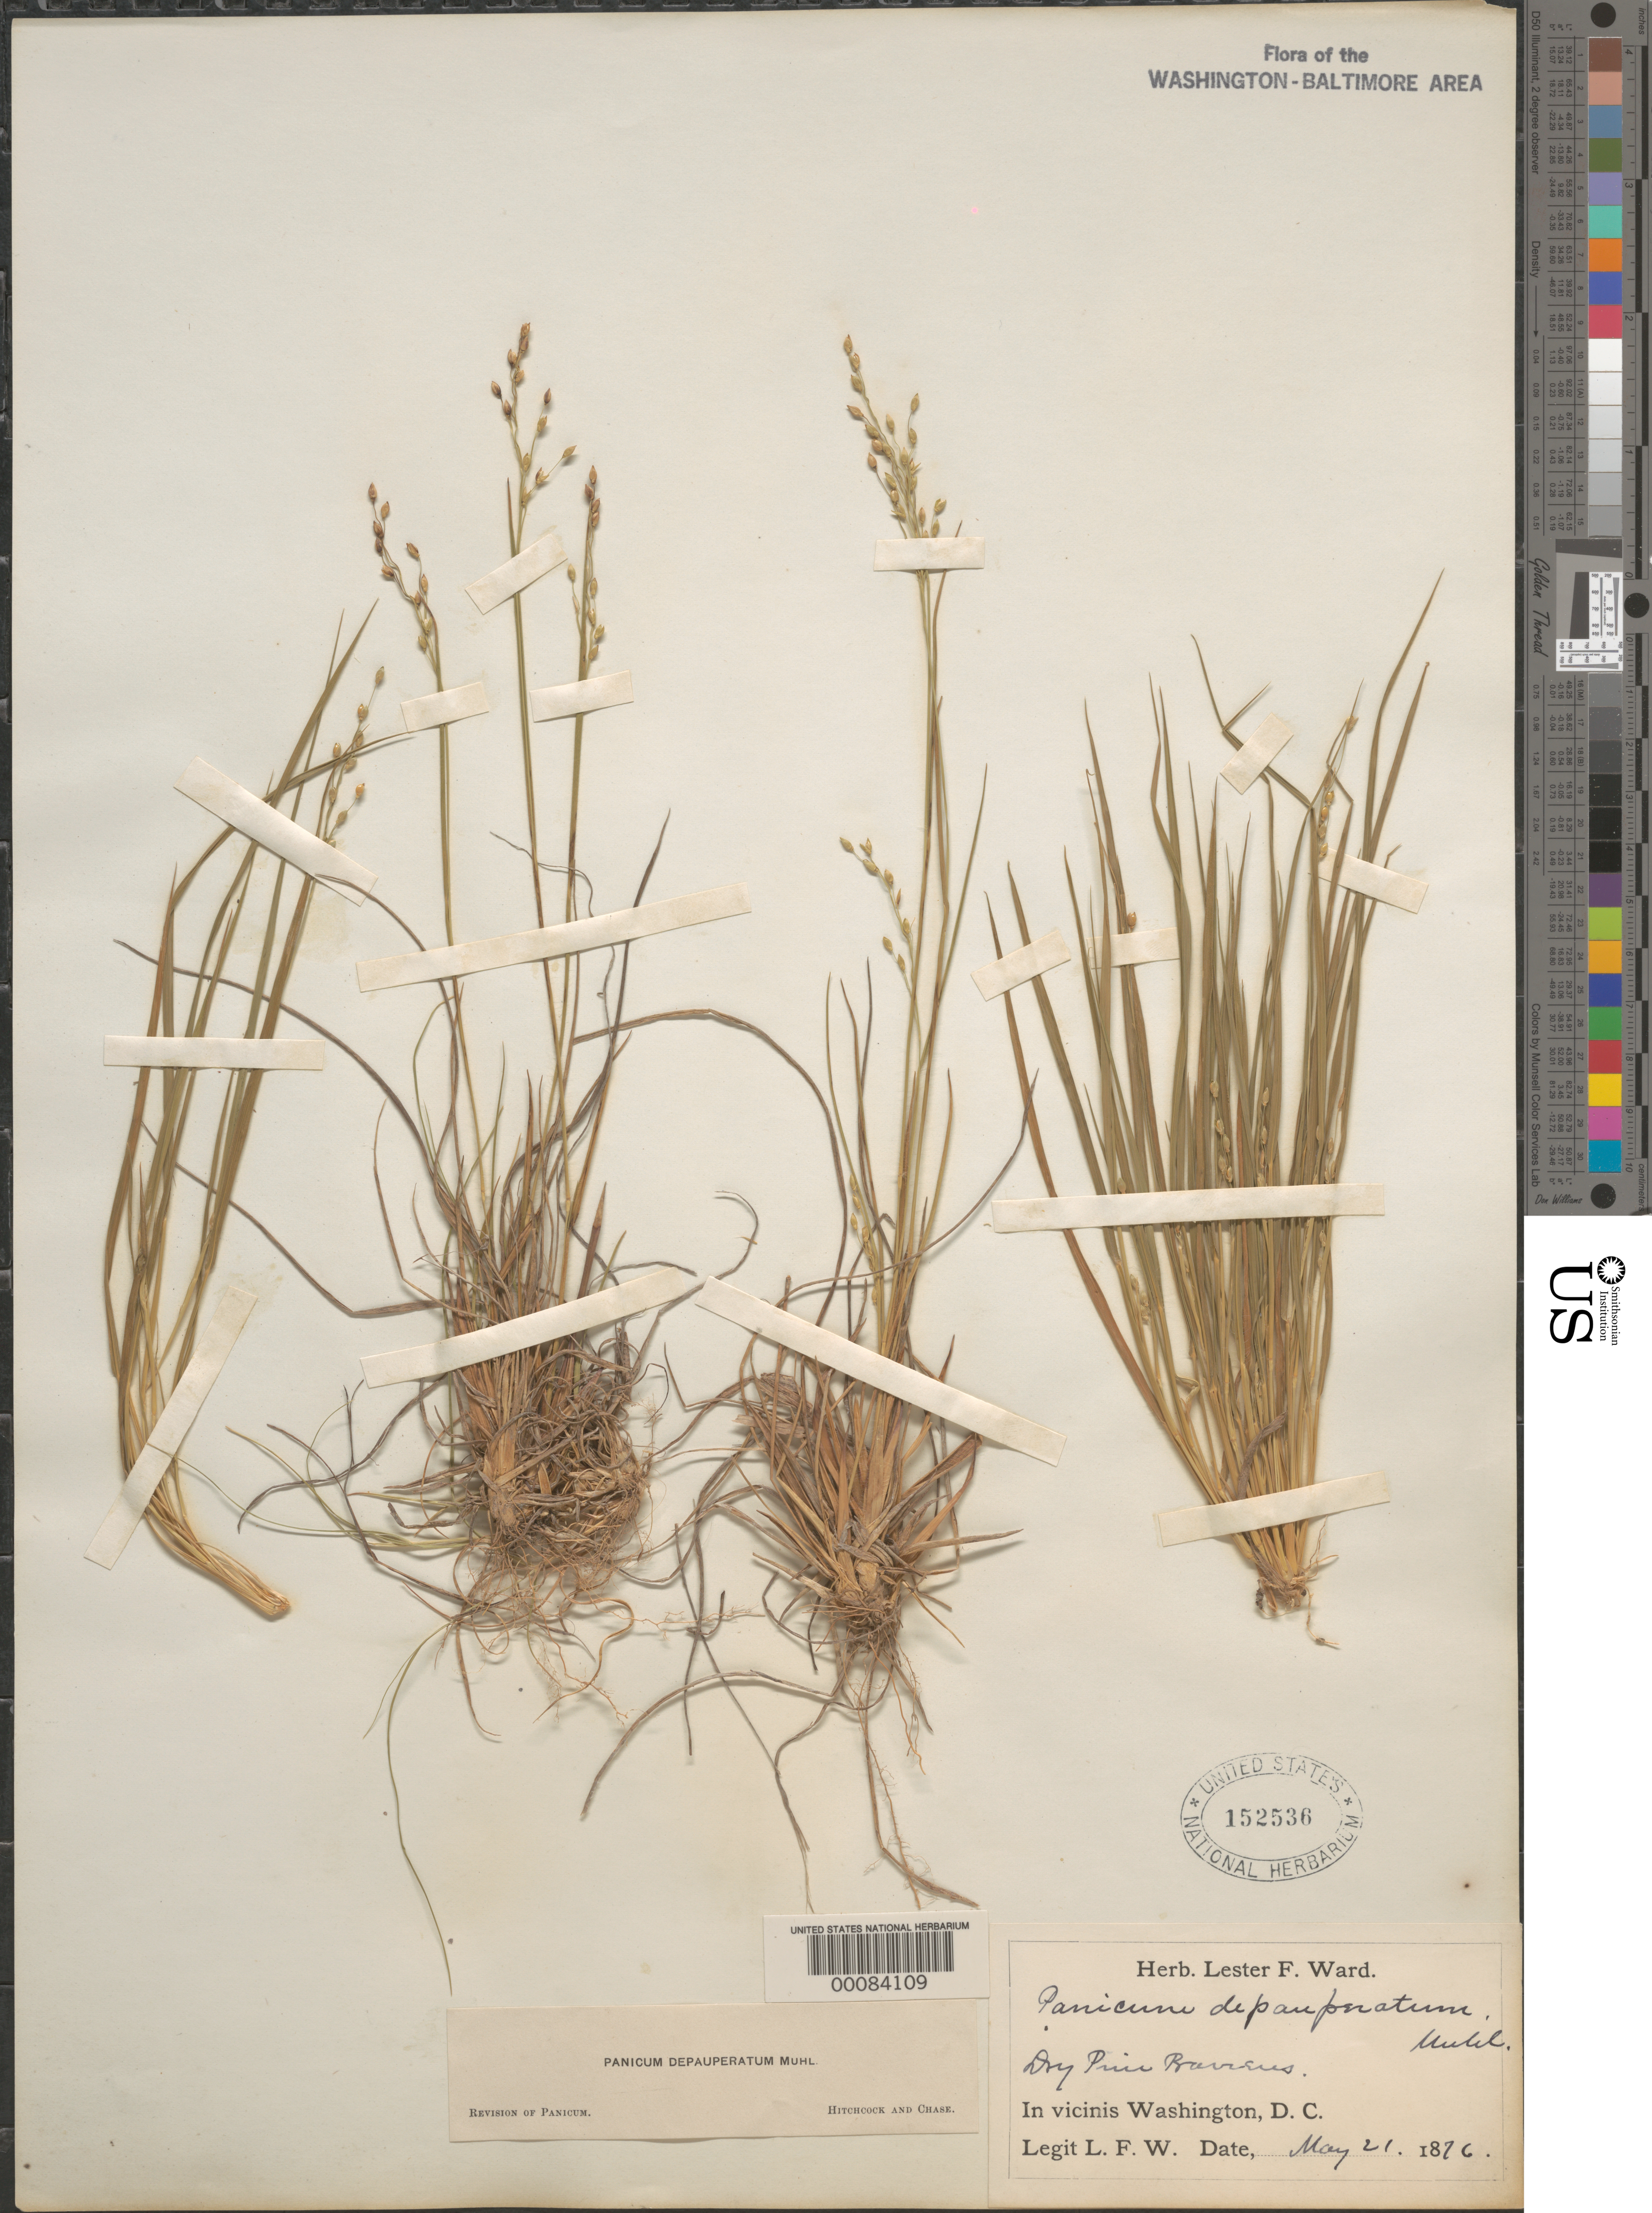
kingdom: Plantae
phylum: Tracheophyta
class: Liliopsida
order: Poales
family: Poaceae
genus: Dichanthelium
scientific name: Dichanthelium depauperatum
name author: (Muhl.) Gould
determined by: Hitchcock, A. S.; Chase, [M.] A.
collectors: L. F. Ward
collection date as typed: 21 May 1876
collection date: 1876-05-21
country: United States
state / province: District of Columbia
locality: Washington DC area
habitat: Dry pine ravine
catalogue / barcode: US 152536